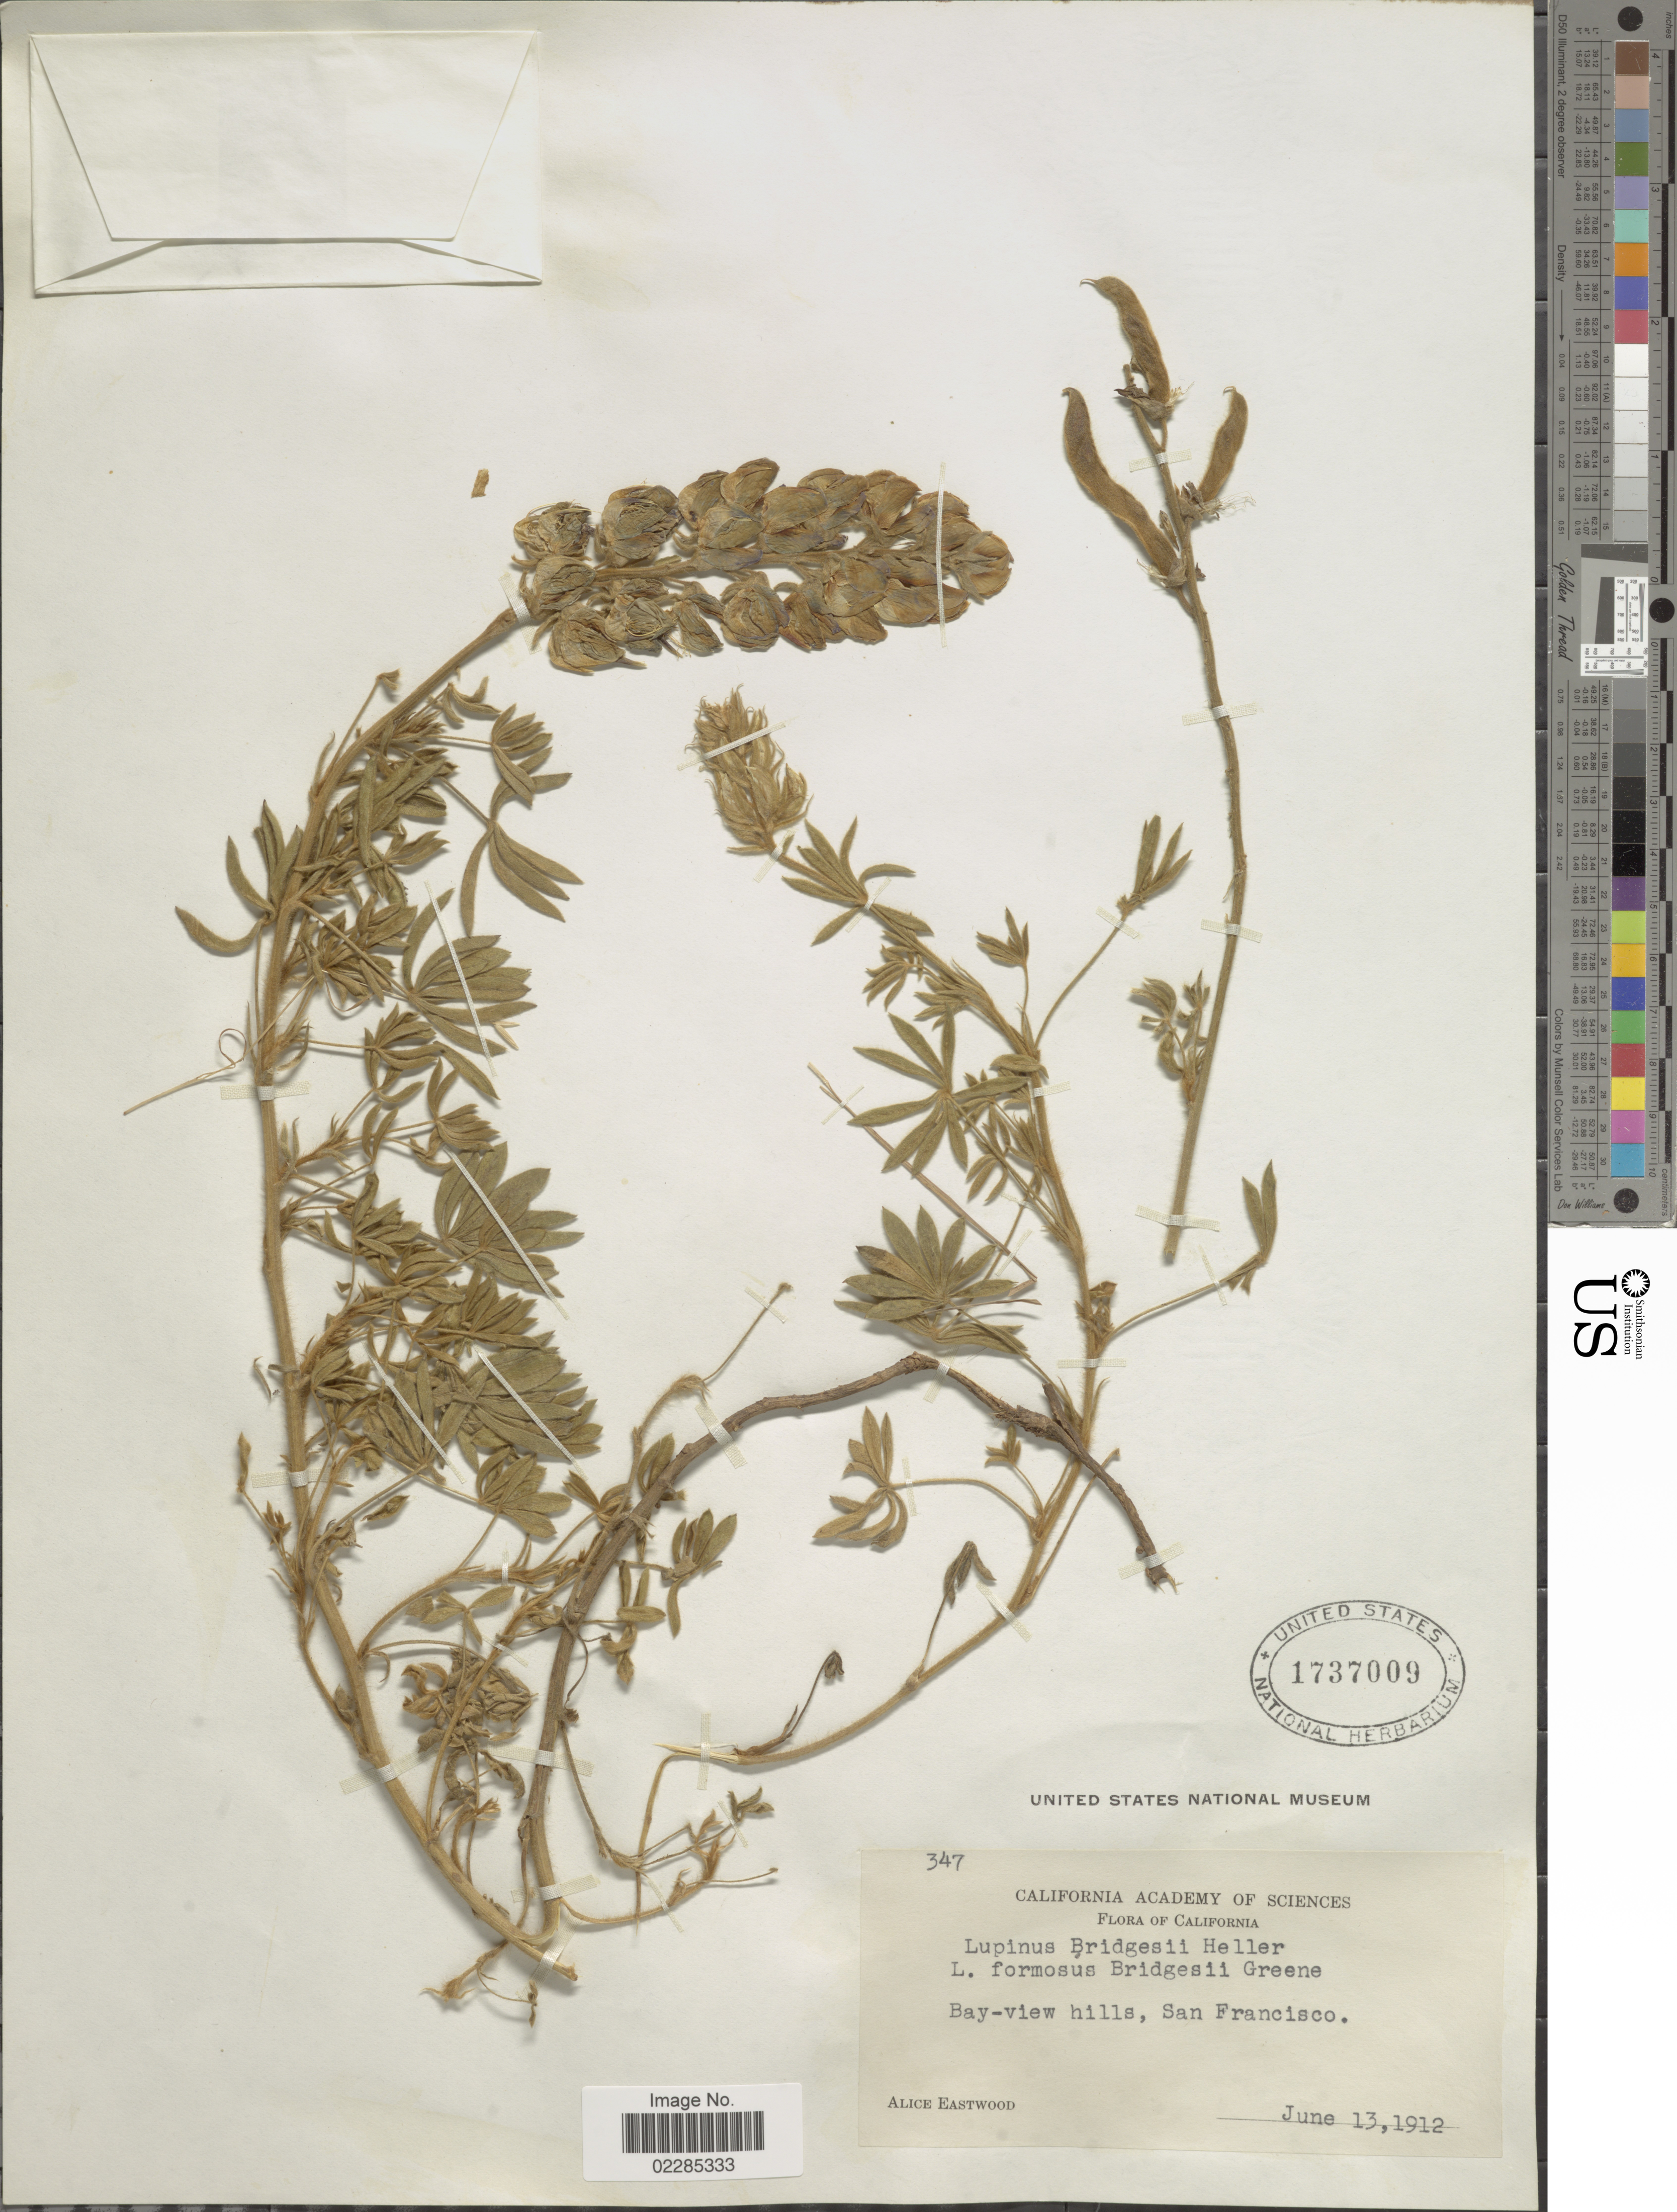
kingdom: Plantae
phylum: Tracheophyta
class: Magnoliopsida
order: Fabales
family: Fabaceae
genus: Lupinus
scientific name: Lupinus formosus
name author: Greene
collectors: A. Eastwood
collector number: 347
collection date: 1912-06-13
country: United States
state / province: California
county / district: San Francisco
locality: Bay-view hills, San Francisco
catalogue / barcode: US 1737009